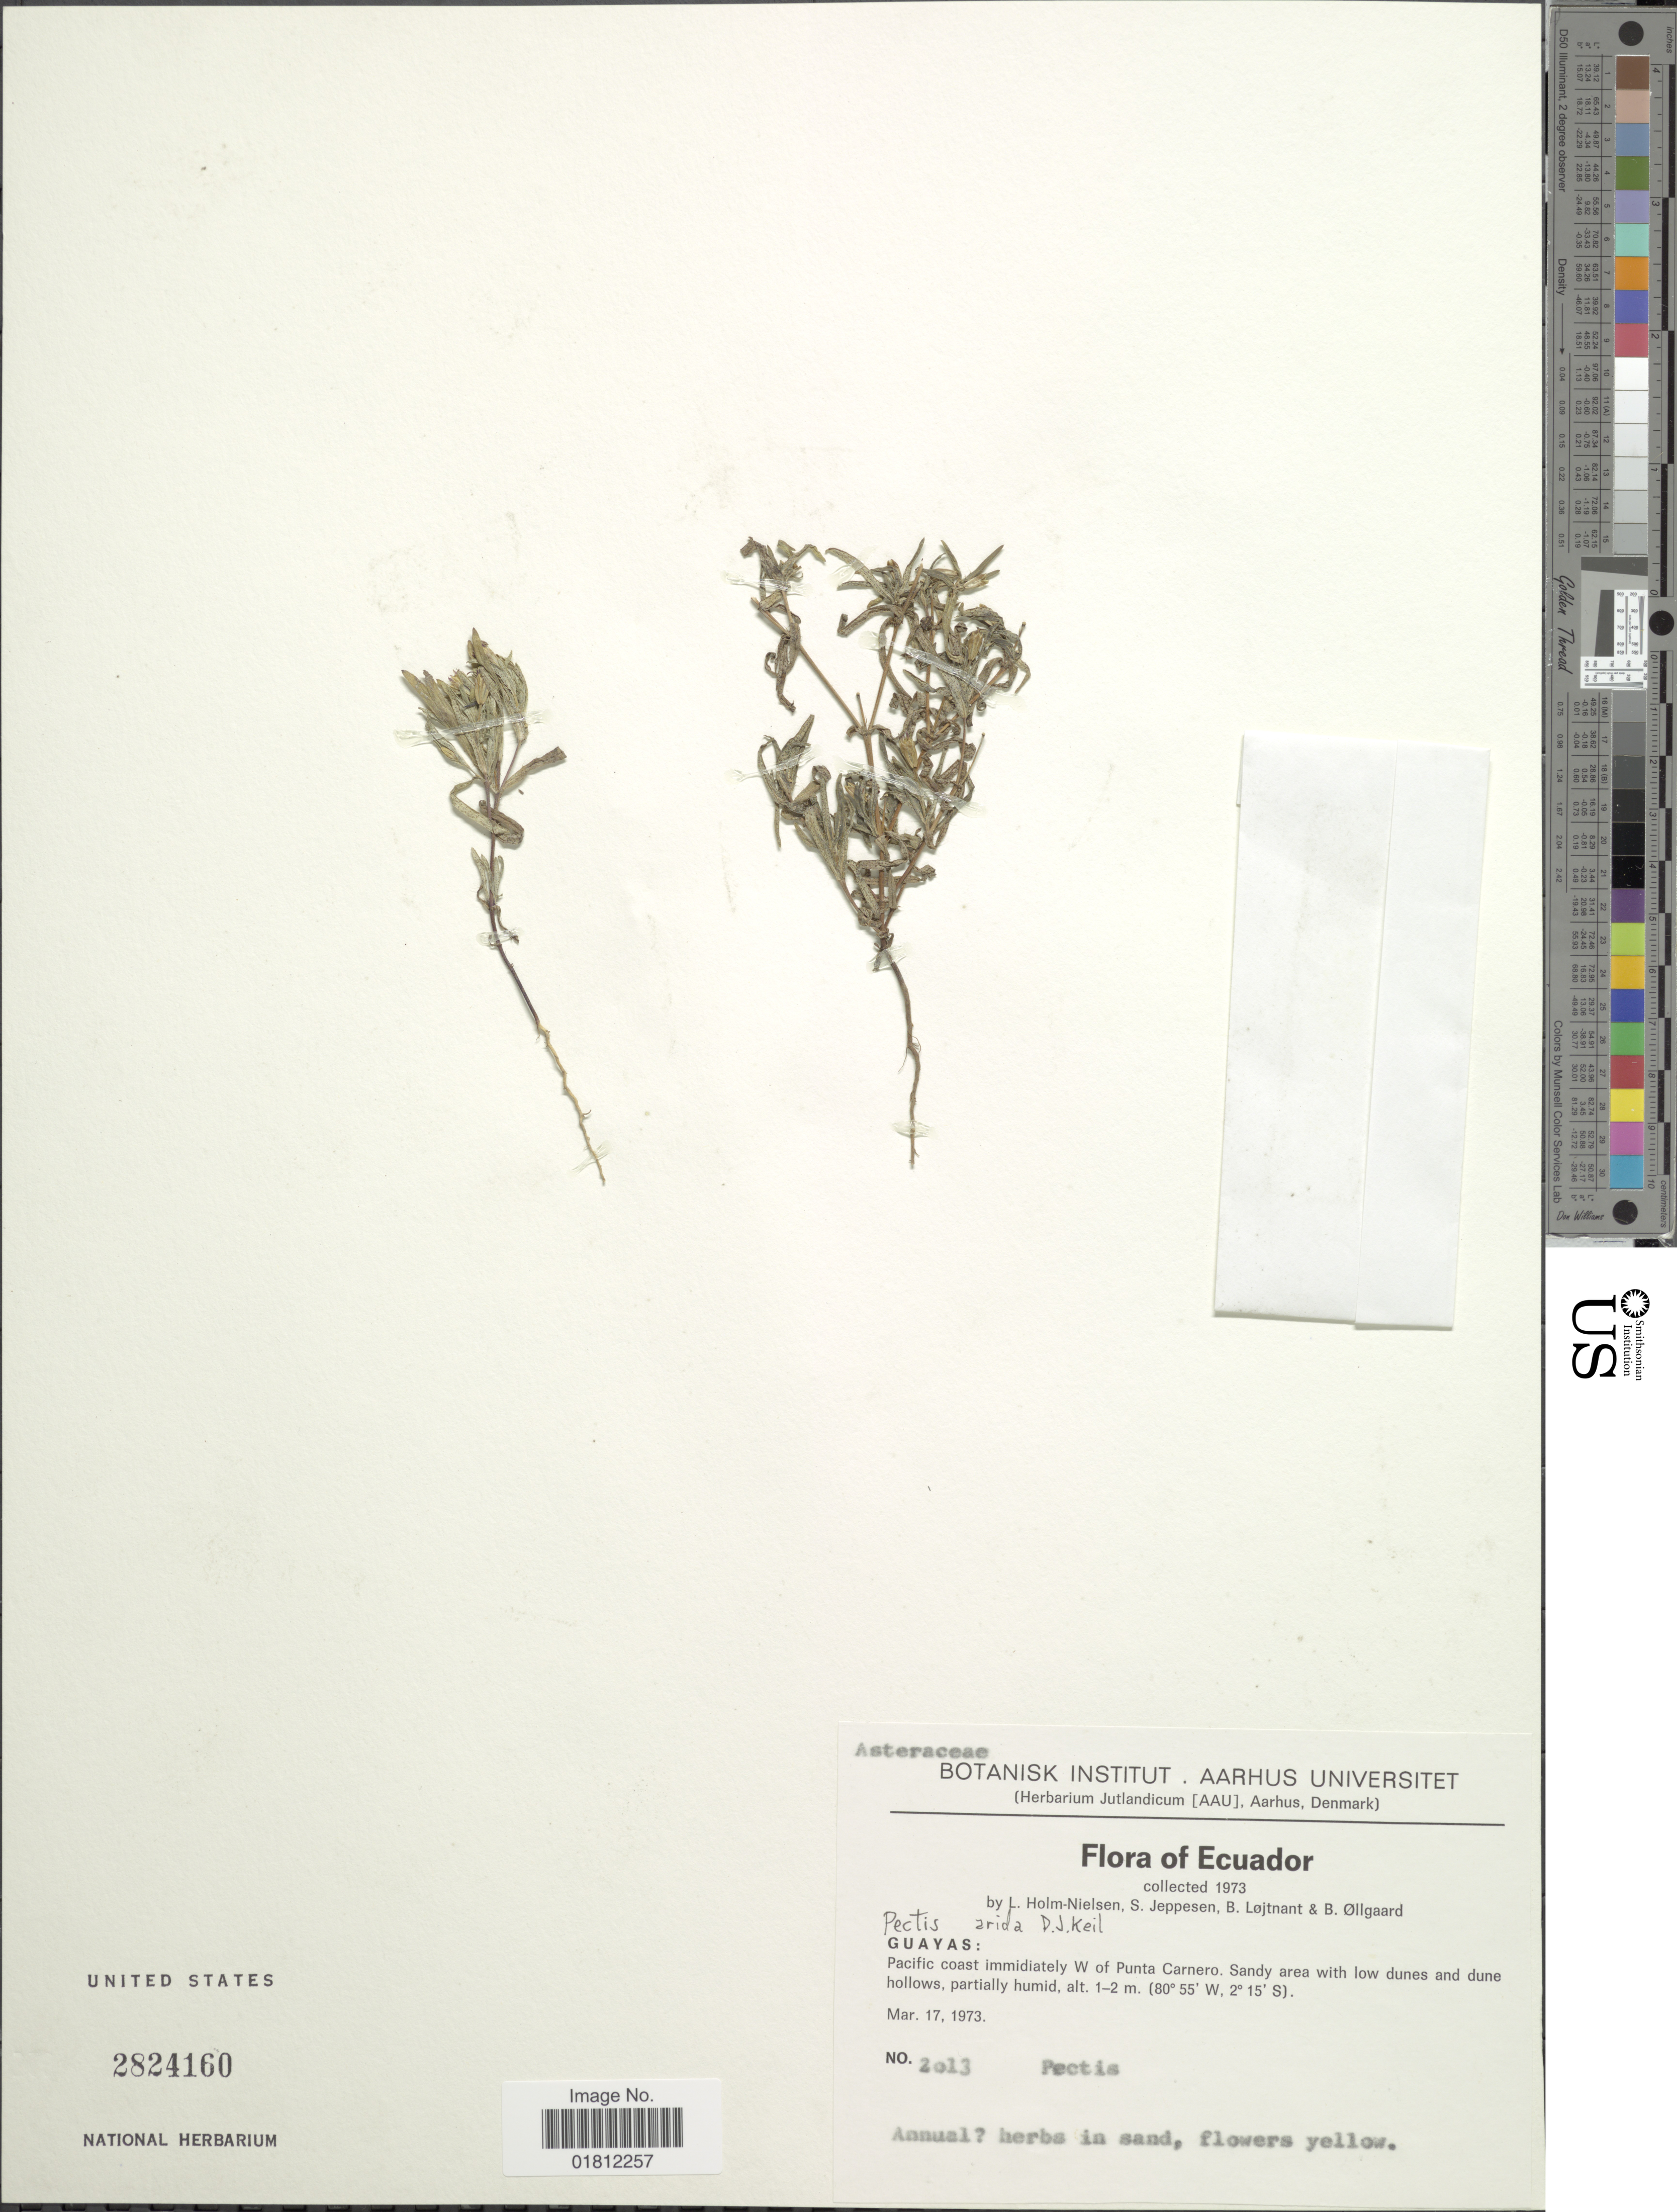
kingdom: Plantae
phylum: Tracheophyta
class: Magnoliopsida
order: Asterales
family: Asteraceae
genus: Pectis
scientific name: Pectis arida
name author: D.J. Keil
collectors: L. B. Holm-Nielsen, S. Jeppesen, B. Löjtnant & B. Øllgaard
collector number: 2013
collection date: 1973-03-17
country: Ecuador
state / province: Guayas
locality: Guayas, Pacific coast immidiately W of Punta Carnero. Sandy area with low dunes and dune hollows.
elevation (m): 1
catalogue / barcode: US 2824160